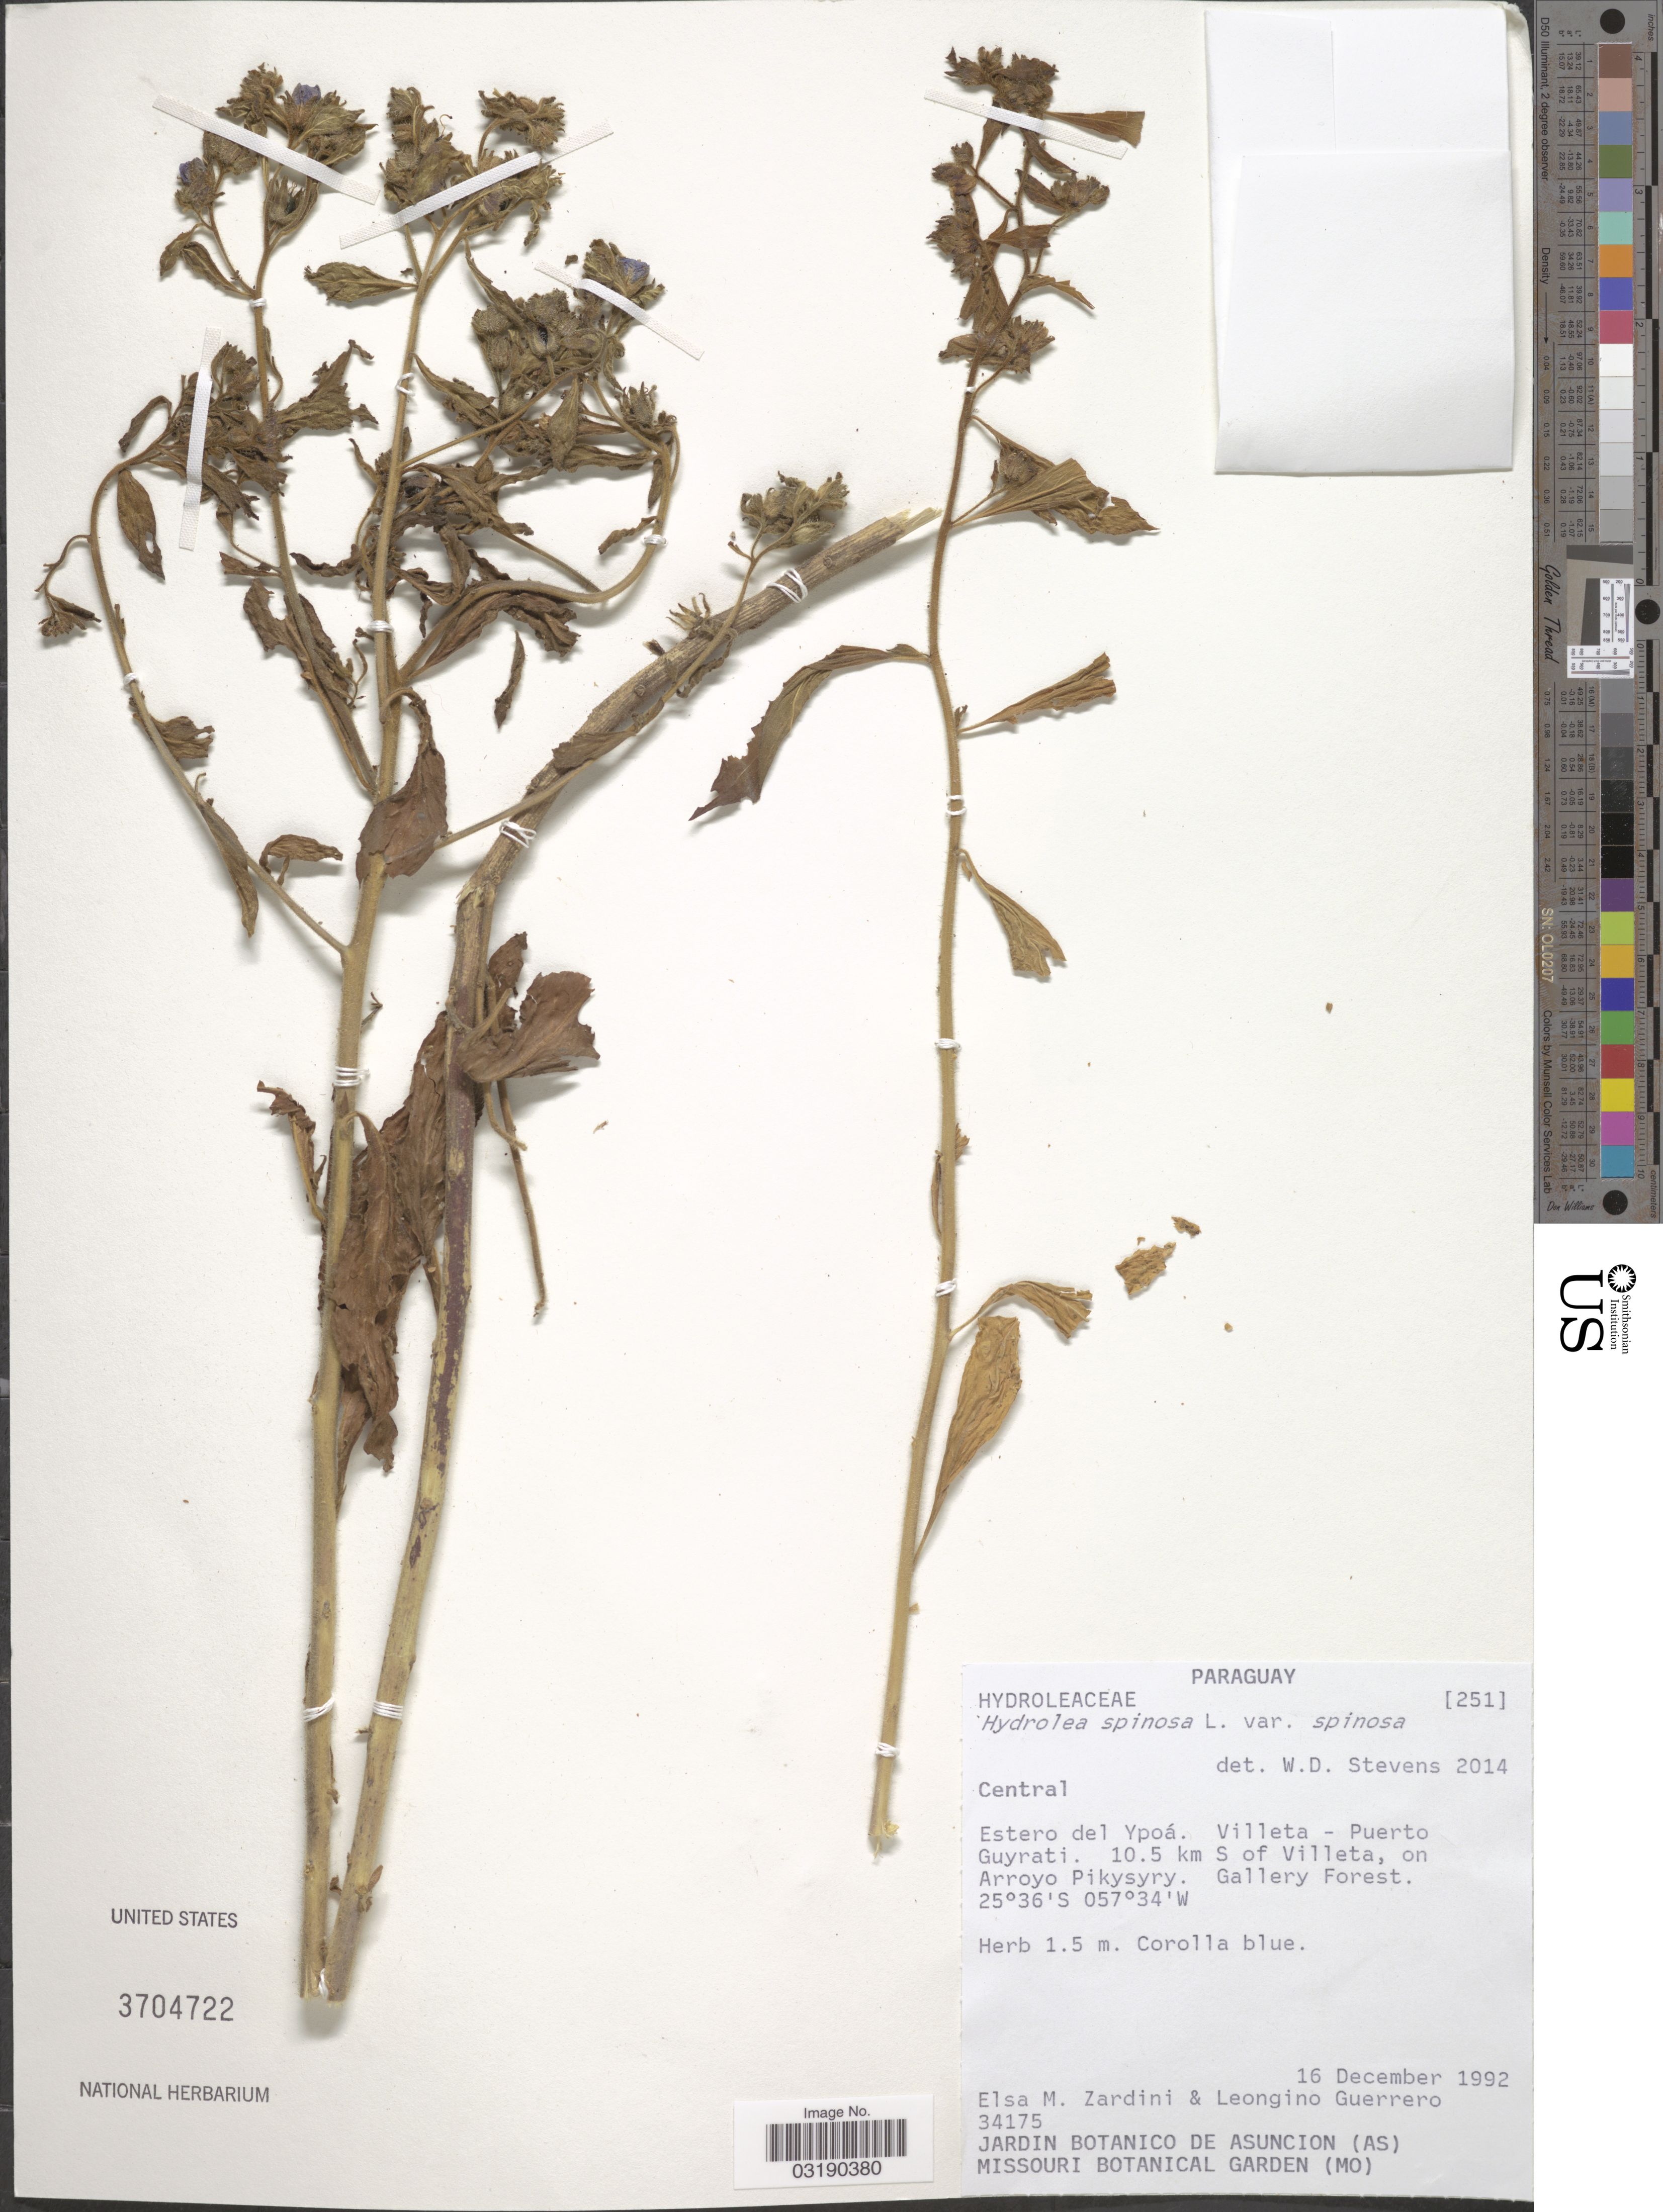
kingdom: Plantae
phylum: Tracheophyta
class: Magnoliopsida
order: Solanales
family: Hydroleaceae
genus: Hydrolea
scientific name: Hydrolea spinosa var. spinosa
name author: L.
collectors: E. M. Zardini & L. Guerrero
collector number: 34175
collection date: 1992-12-16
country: Paraguay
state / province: Central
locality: Estero del Ypoá. Villeta - Puerto Guyrati. 10.5 km S of Villeta, on Arroyo Pikysyry.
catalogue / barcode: US 3704722